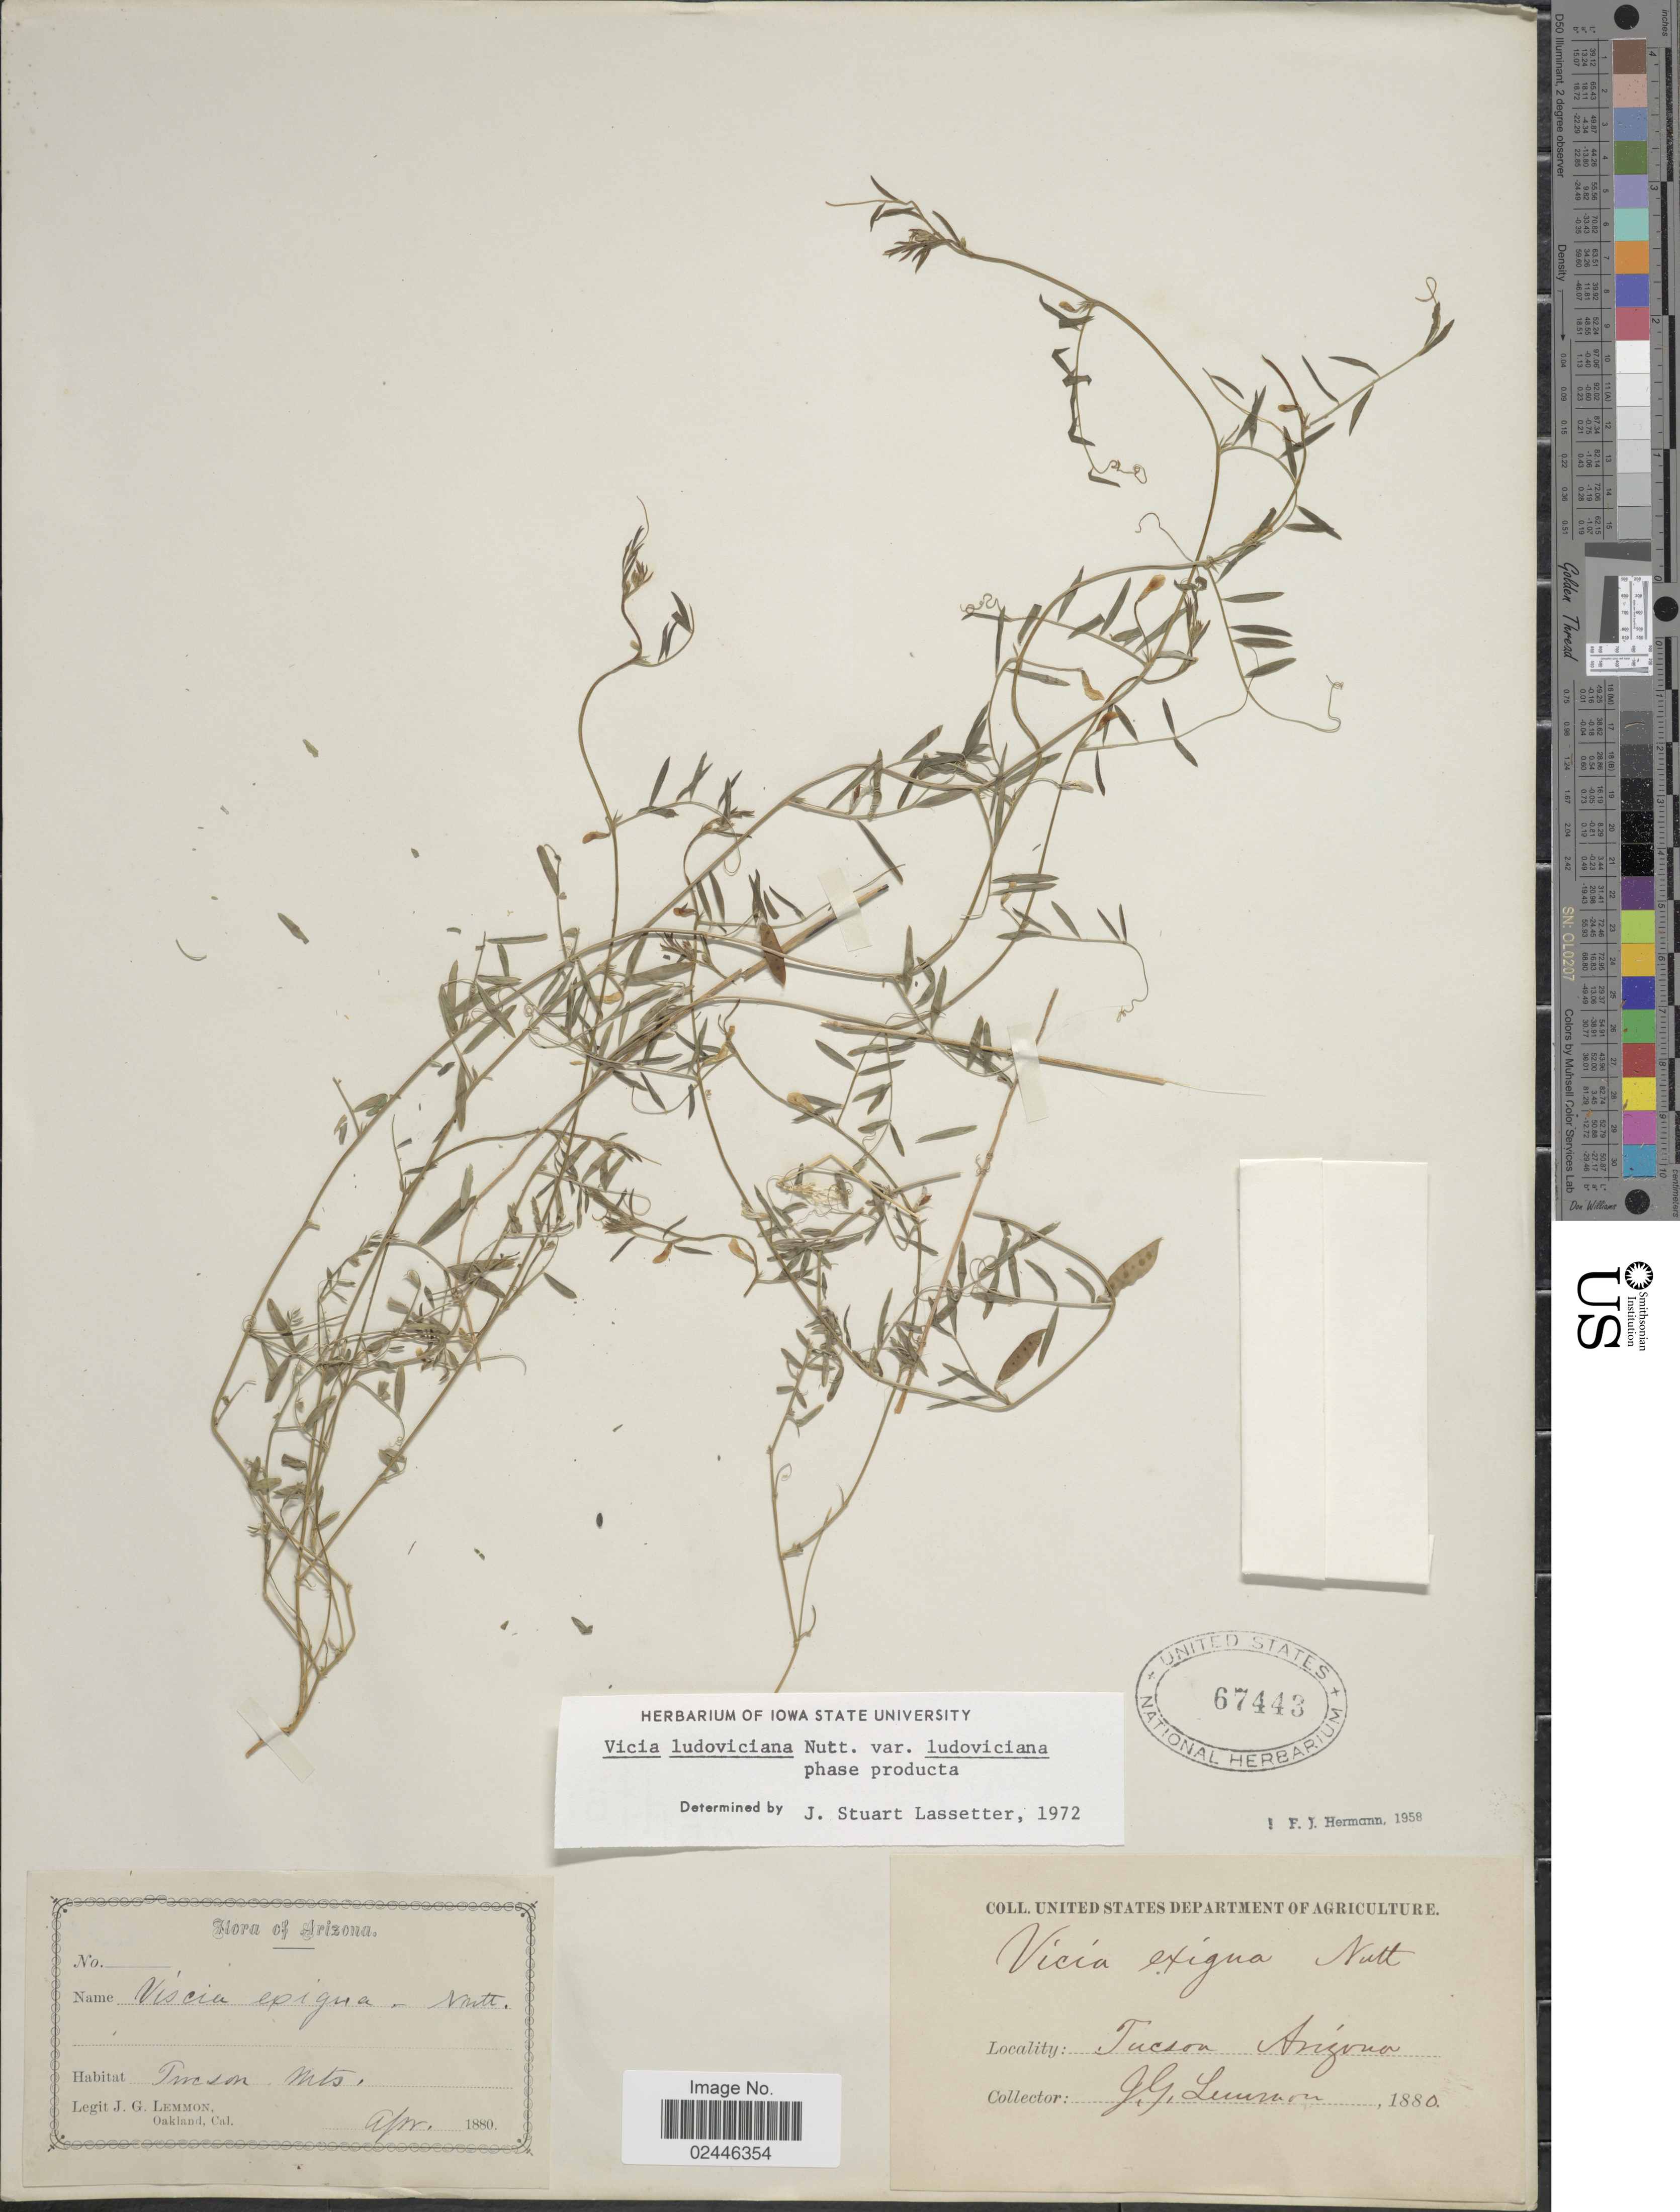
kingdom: Plantae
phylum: Tracheophyta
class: Magnoliopsida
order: Fabales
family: Fabaceae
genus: Vicia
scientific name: Vicia ludoviciana var. ludoviciana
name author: Nutt. ex Torr. & A. Gray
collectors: J. Lemmon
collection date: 1880-04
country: United States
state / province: Arizona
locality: Tucson Mts, Tucson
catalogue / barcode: US 67443